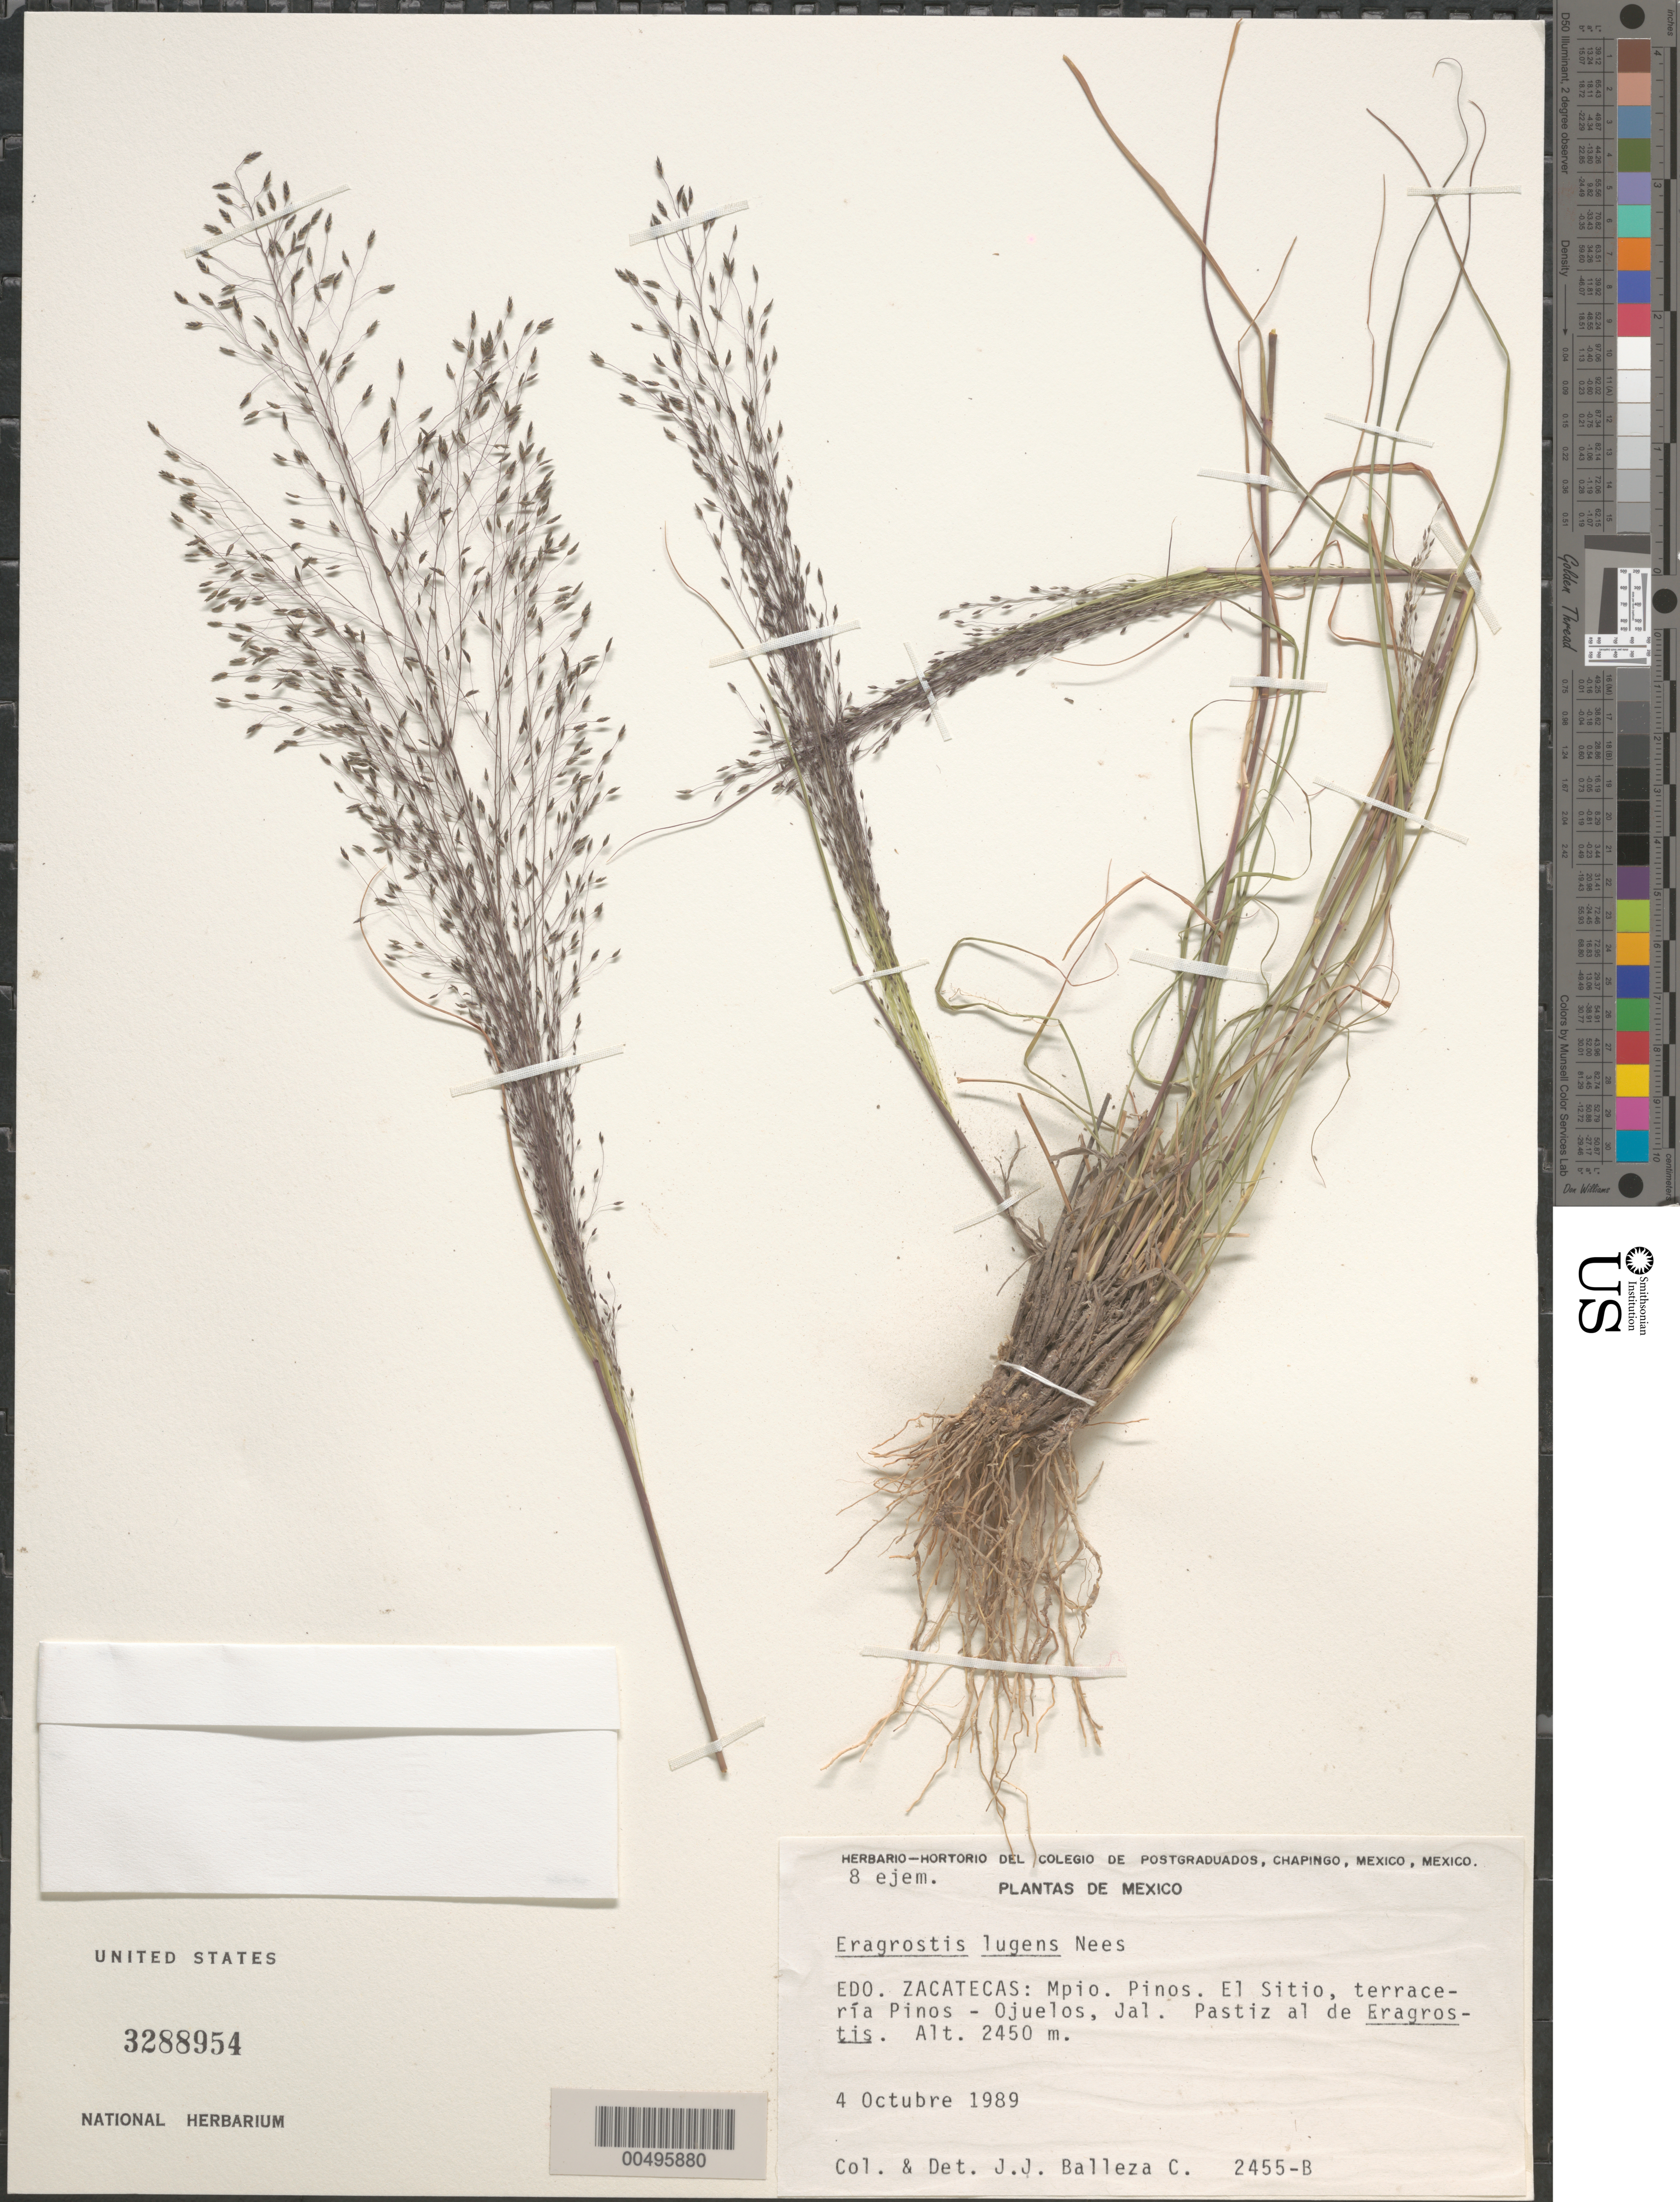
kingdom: Plantae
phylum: Tracheophyta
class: Liliopsida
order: Poales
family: Poaceae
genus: Eragrostis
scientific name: Eragrostis lugens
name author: Nees in Mart.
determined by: Balleza C., J. J.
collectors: J. J. Balleza C.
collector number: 2455-B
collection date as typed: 4 Oct 1989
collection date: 1989-10-04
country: Mexico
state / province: Sonora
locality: Pinos Mun., El Sitio, terracería Pinos - Ojuelos, Jal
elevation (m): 2450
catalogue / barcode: US 3288954